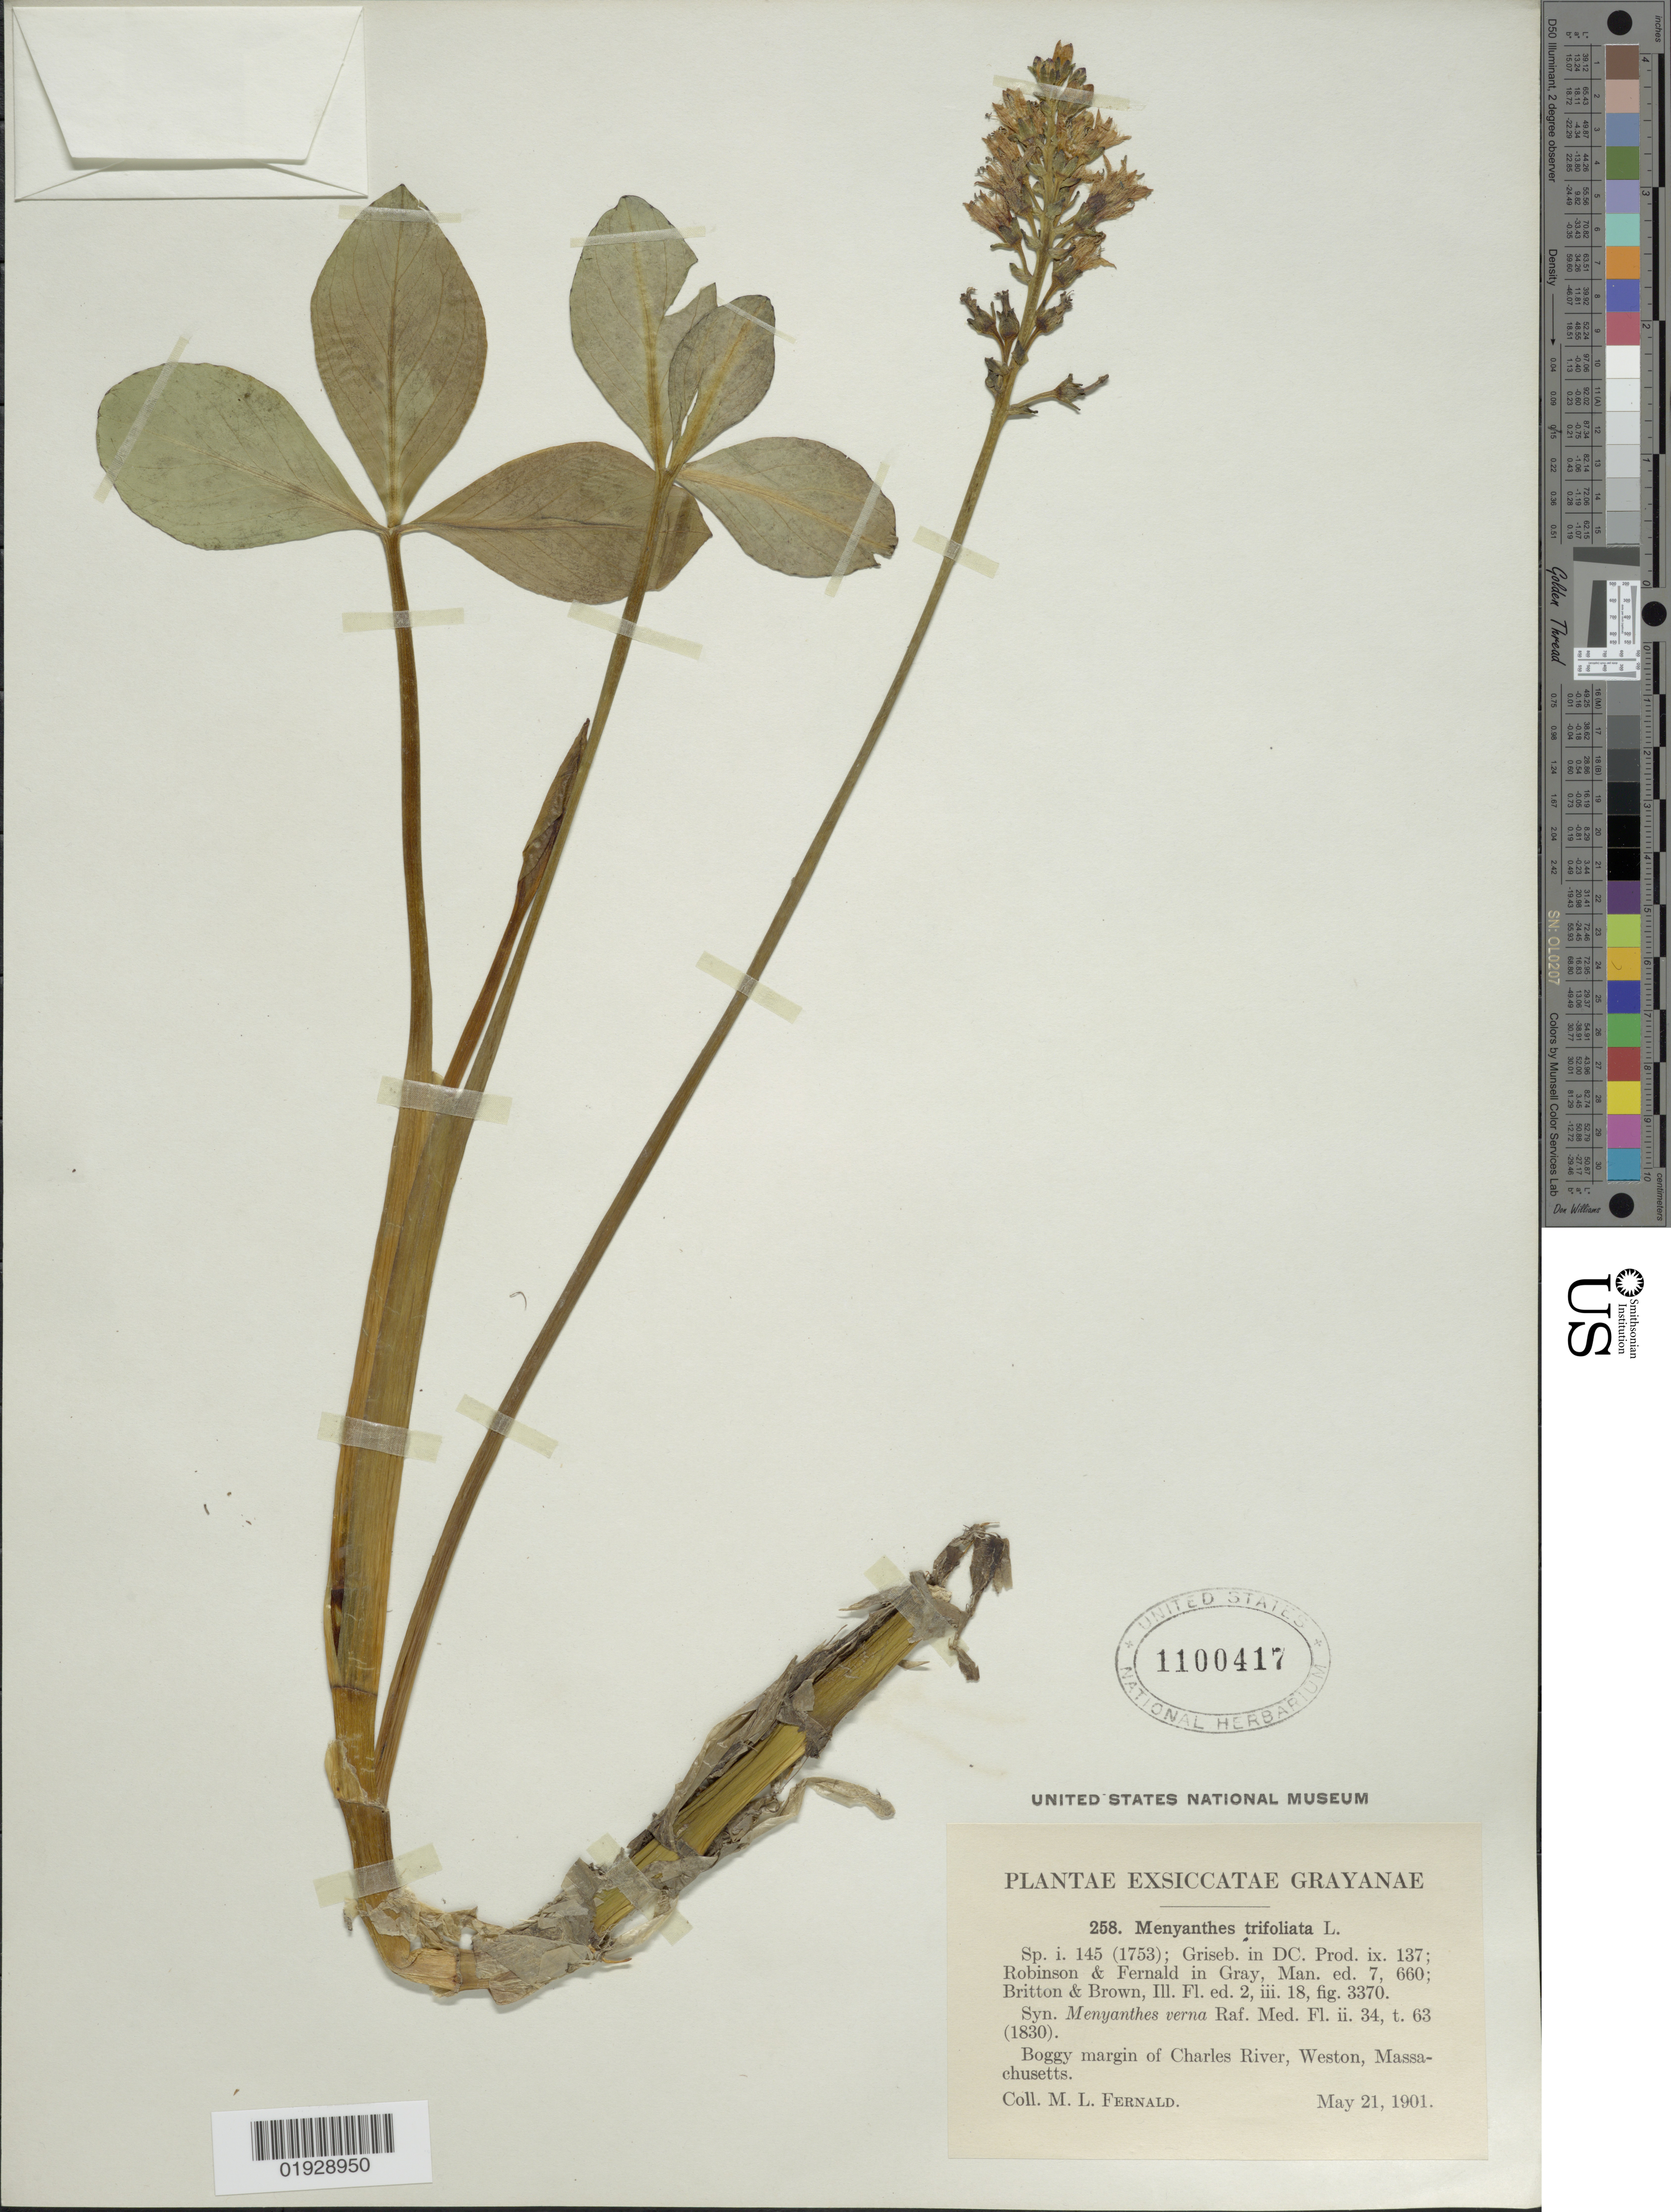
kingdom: Plantae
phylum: Tracheophyta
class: Magnoliopsida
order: Asterales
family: Menyanthaceae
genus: Menyanthes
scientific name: Menyanthes trifoliata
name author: L.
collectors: M. L. Fernald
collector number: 258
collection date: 1901-05-21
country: United States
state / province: Massachusetts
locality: Grayanae, Boggy margin of Charles River, Weston.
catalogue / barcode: US 1100417